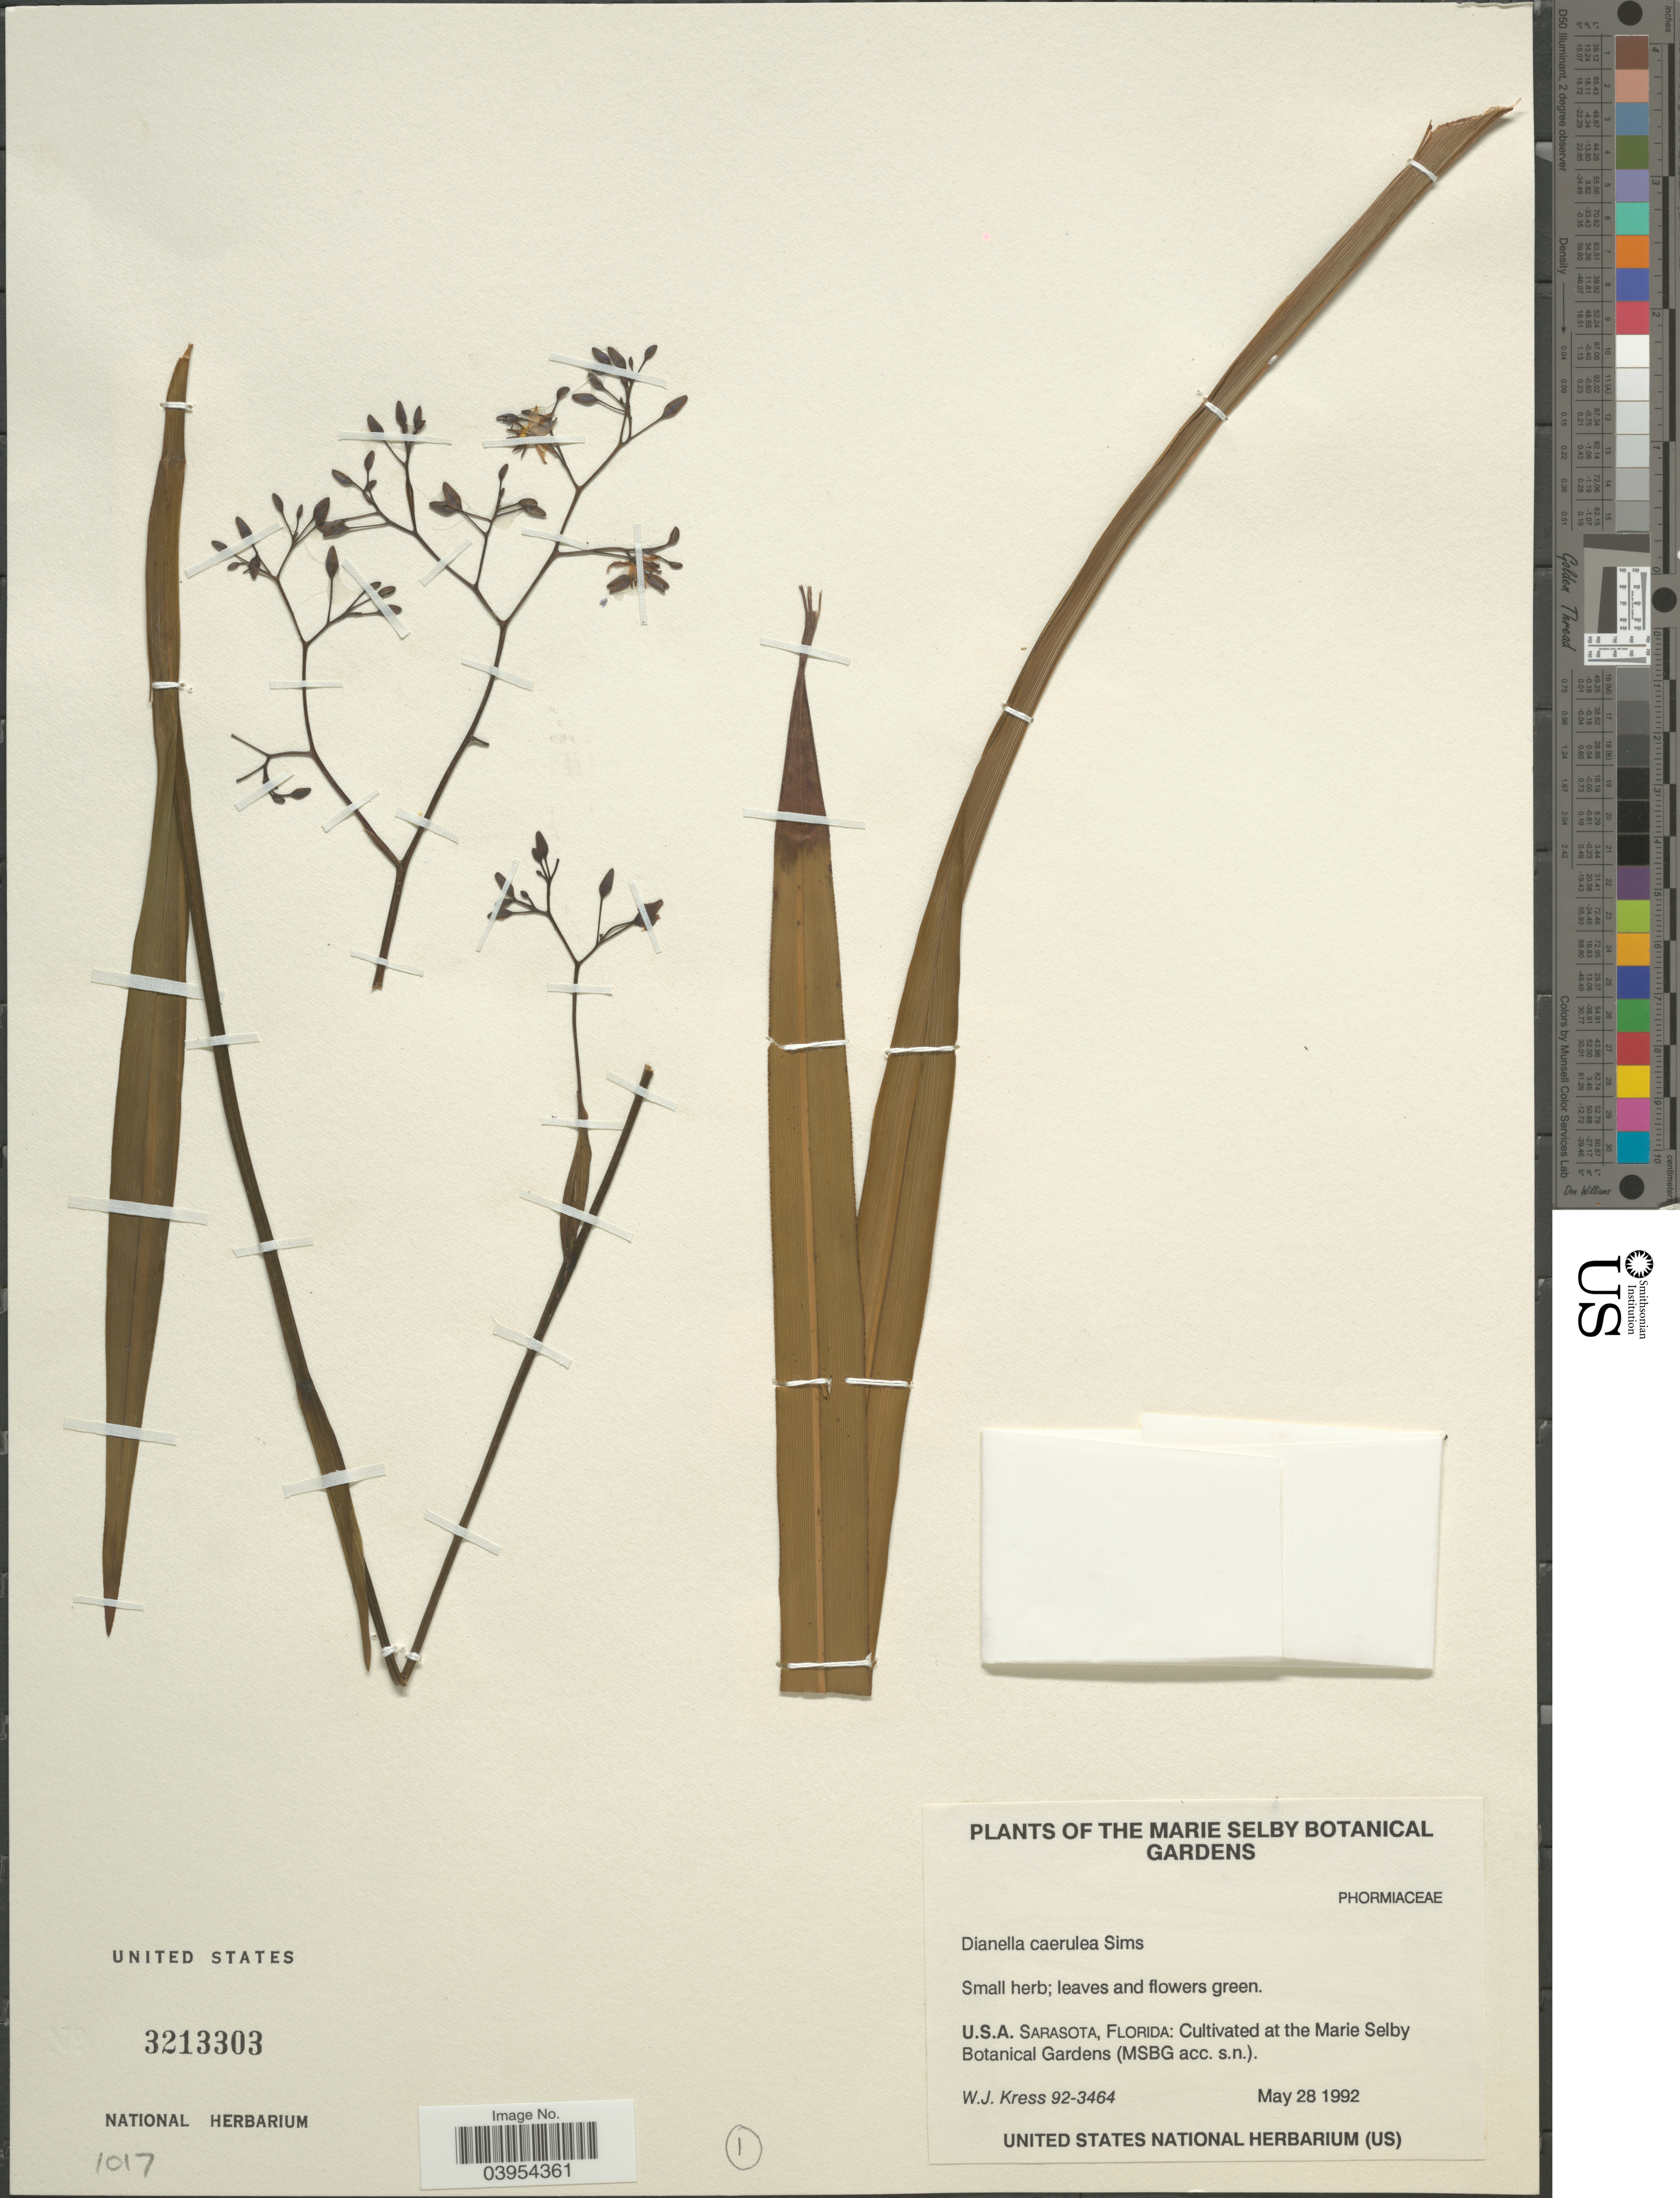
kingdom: Plantae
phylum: Tracheophyta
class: Liliopsida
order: Asparagales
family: Asphodelaceae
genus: Dianella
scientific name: Dianella caerulea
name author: Sims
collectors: W. J. Kress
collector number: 92-3464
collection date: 1992-05-28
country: United States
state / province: Florida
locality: The Marie Selby Botanical Gardens. Sarasota.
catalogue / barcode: US 3213303